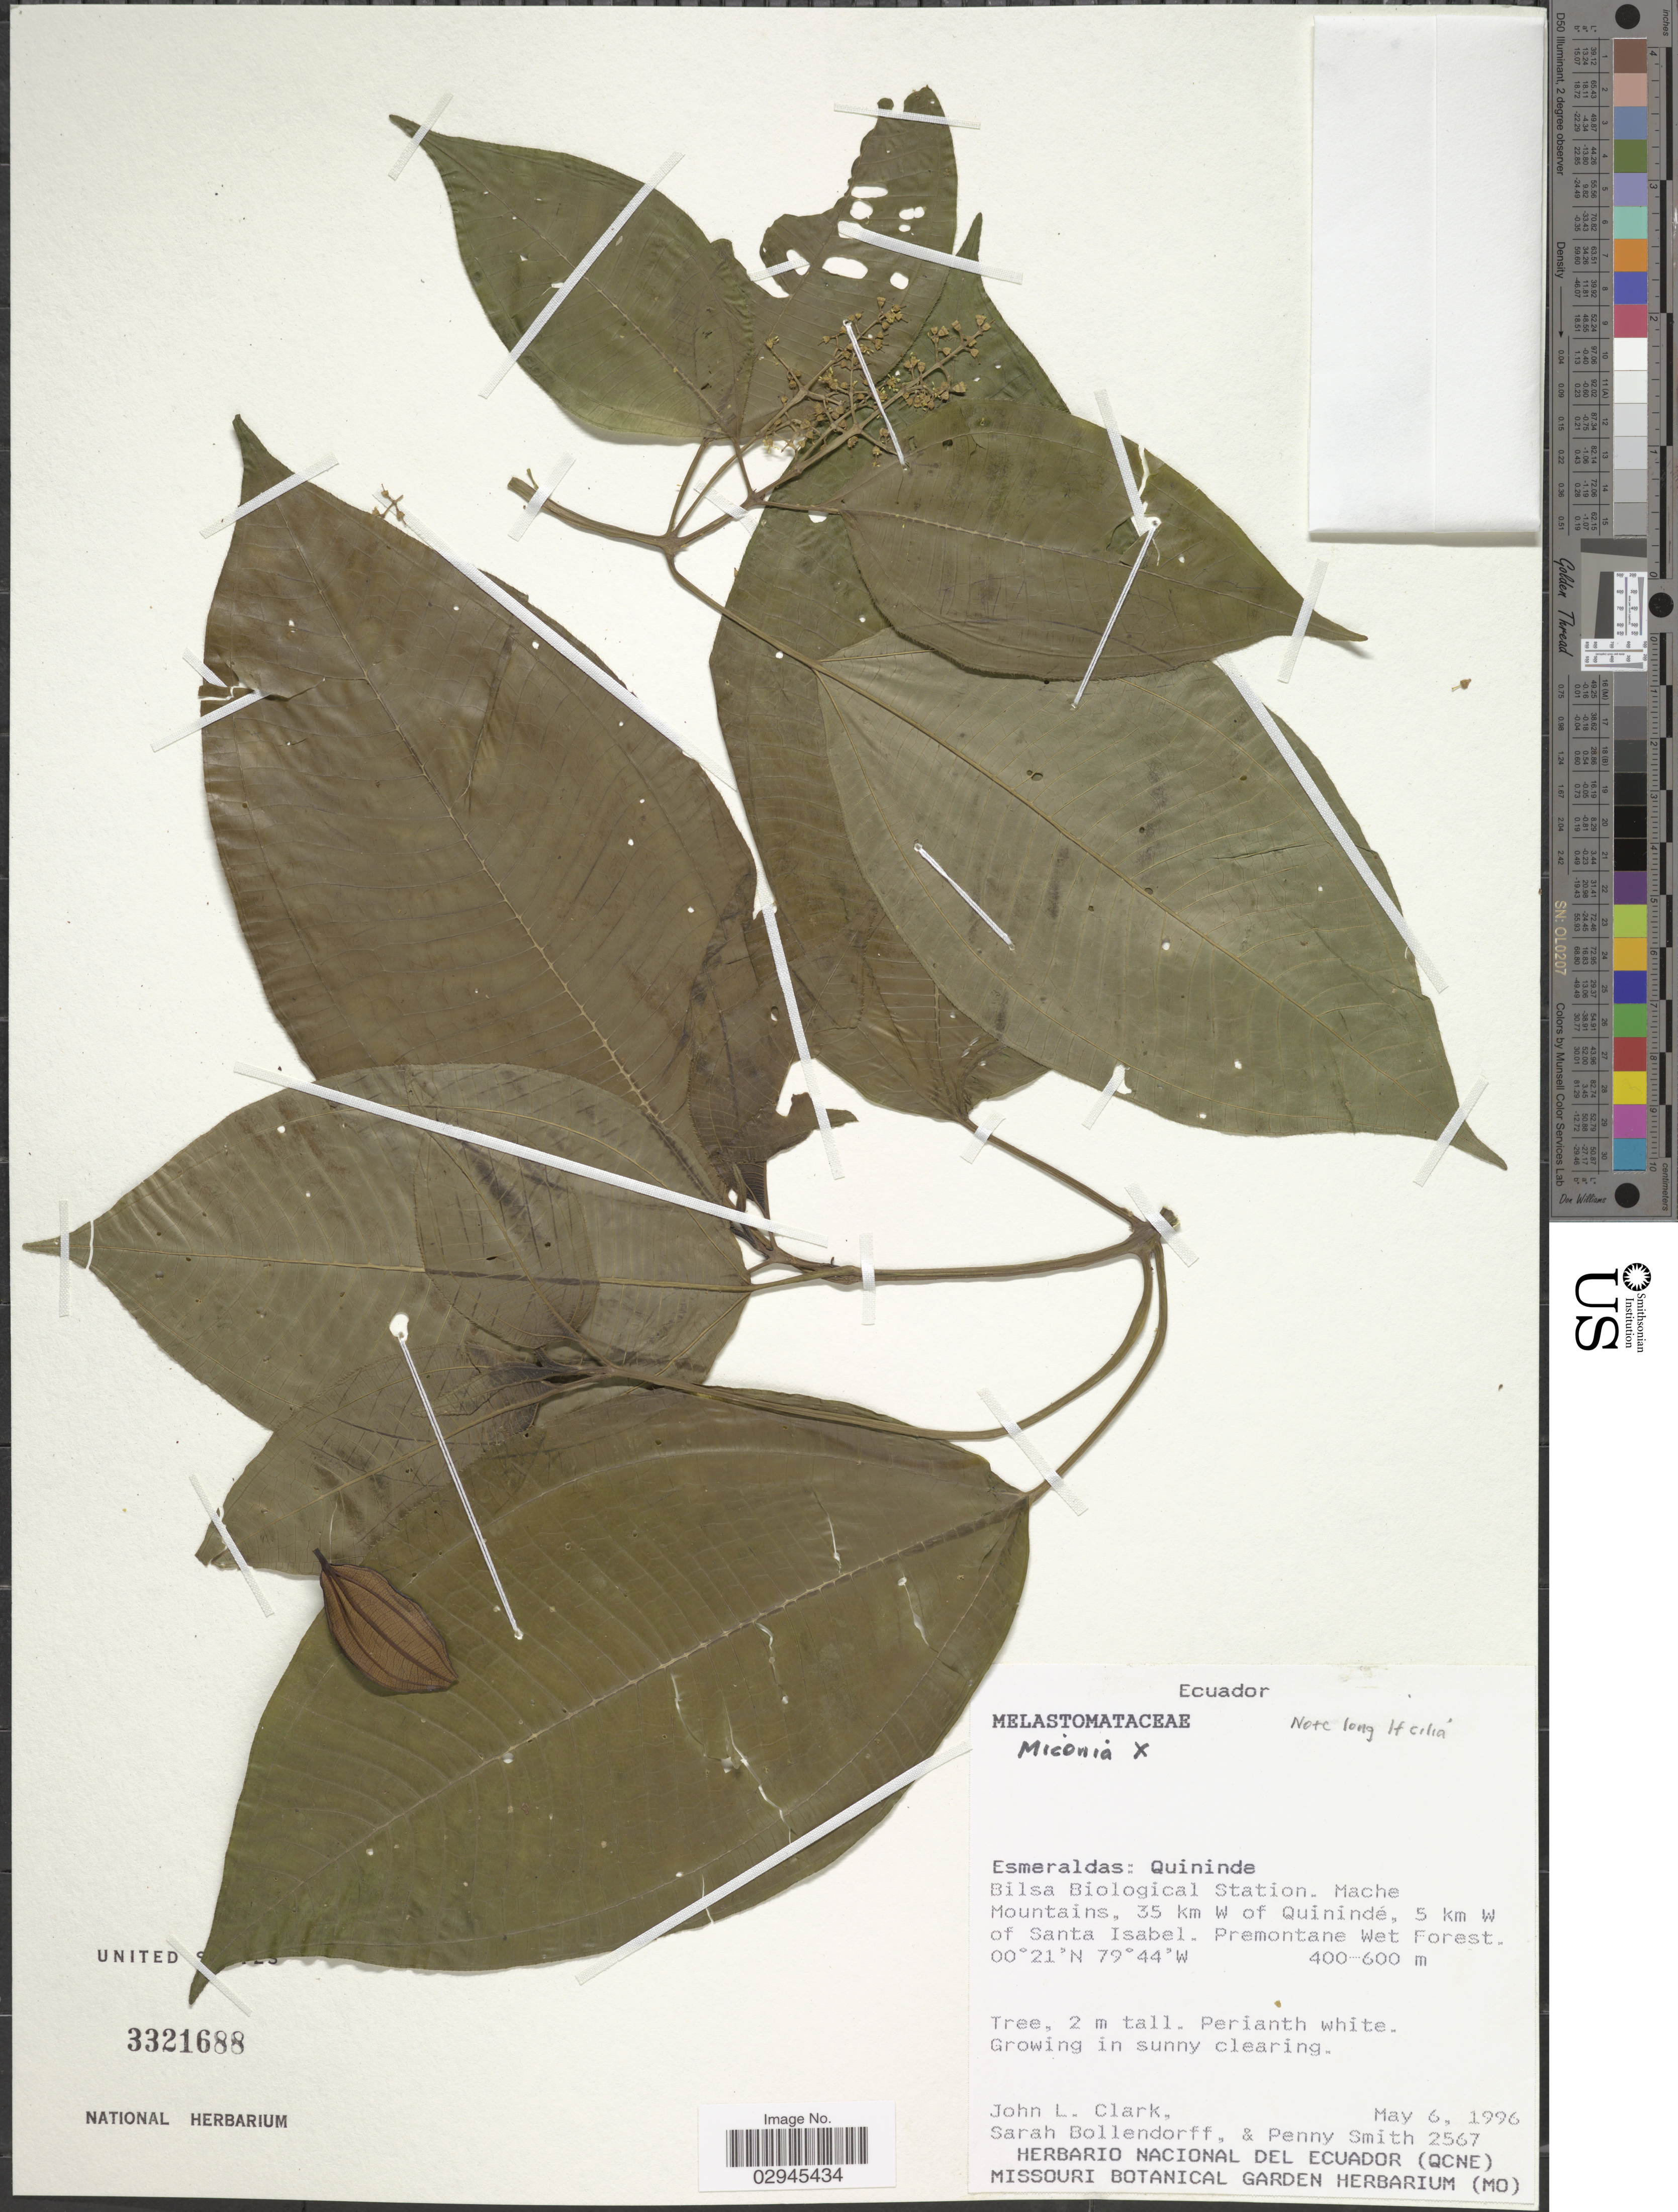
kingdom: Plantae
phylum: Tracheophyta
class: Magnoliopsida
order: Myrtales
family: Melastomataceae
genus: Miconia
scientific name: Miconia sp.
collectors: J. L. Clark, S. Bollendorff & P. Smith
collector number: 2567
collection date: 1996-05-06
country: Ecuador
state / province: Esmeraldas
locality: Quininde. Bilsa Biological Station. Mache Mountains, 35 km W of Quinindé, 5 km W of Santa Isabel. Premontane Wet Forest.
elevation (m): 400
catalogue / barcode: US 3321688